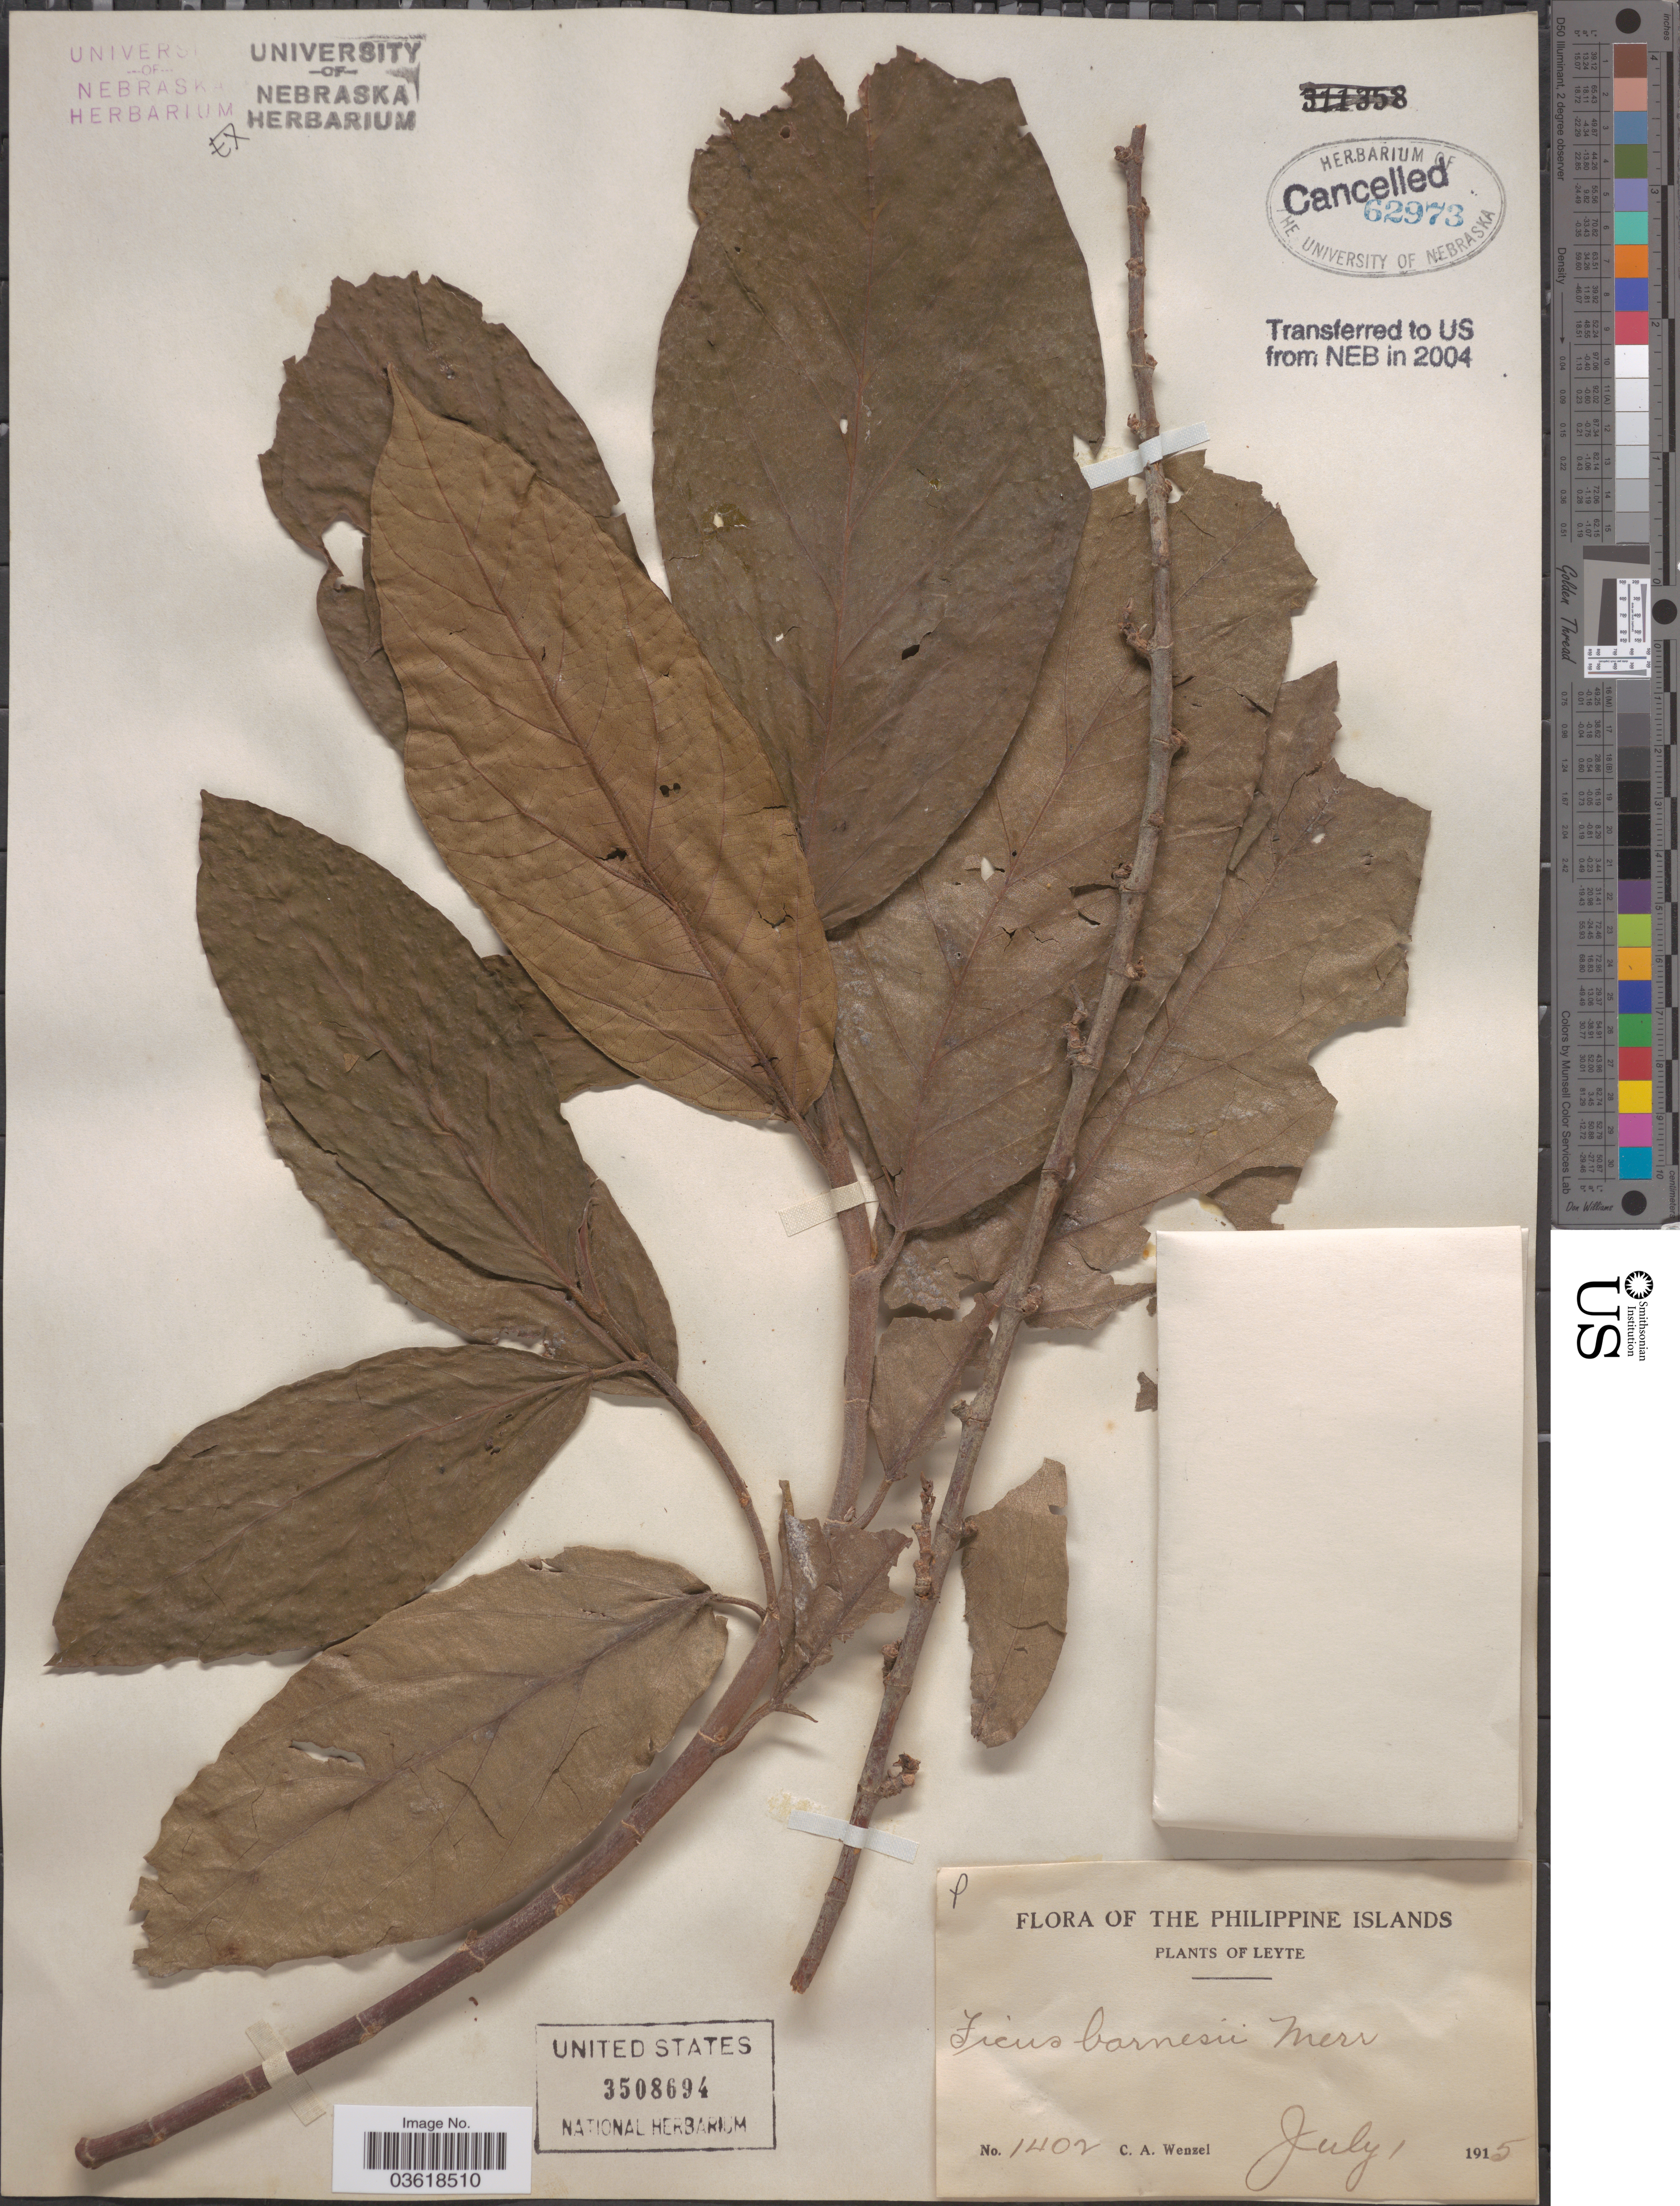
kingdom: Plantae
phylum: Tracheophyta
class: Magnoliopsida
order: Rosales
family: Moraceae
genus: Ficus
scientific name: Ficus botryocarpa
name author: Miq.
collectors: C. Wenzel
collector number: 1402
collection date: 1915-07-01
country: Philippines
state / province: Eastern Visayas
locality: The Philippine Islands. Leyte.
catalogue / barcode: US 3508694